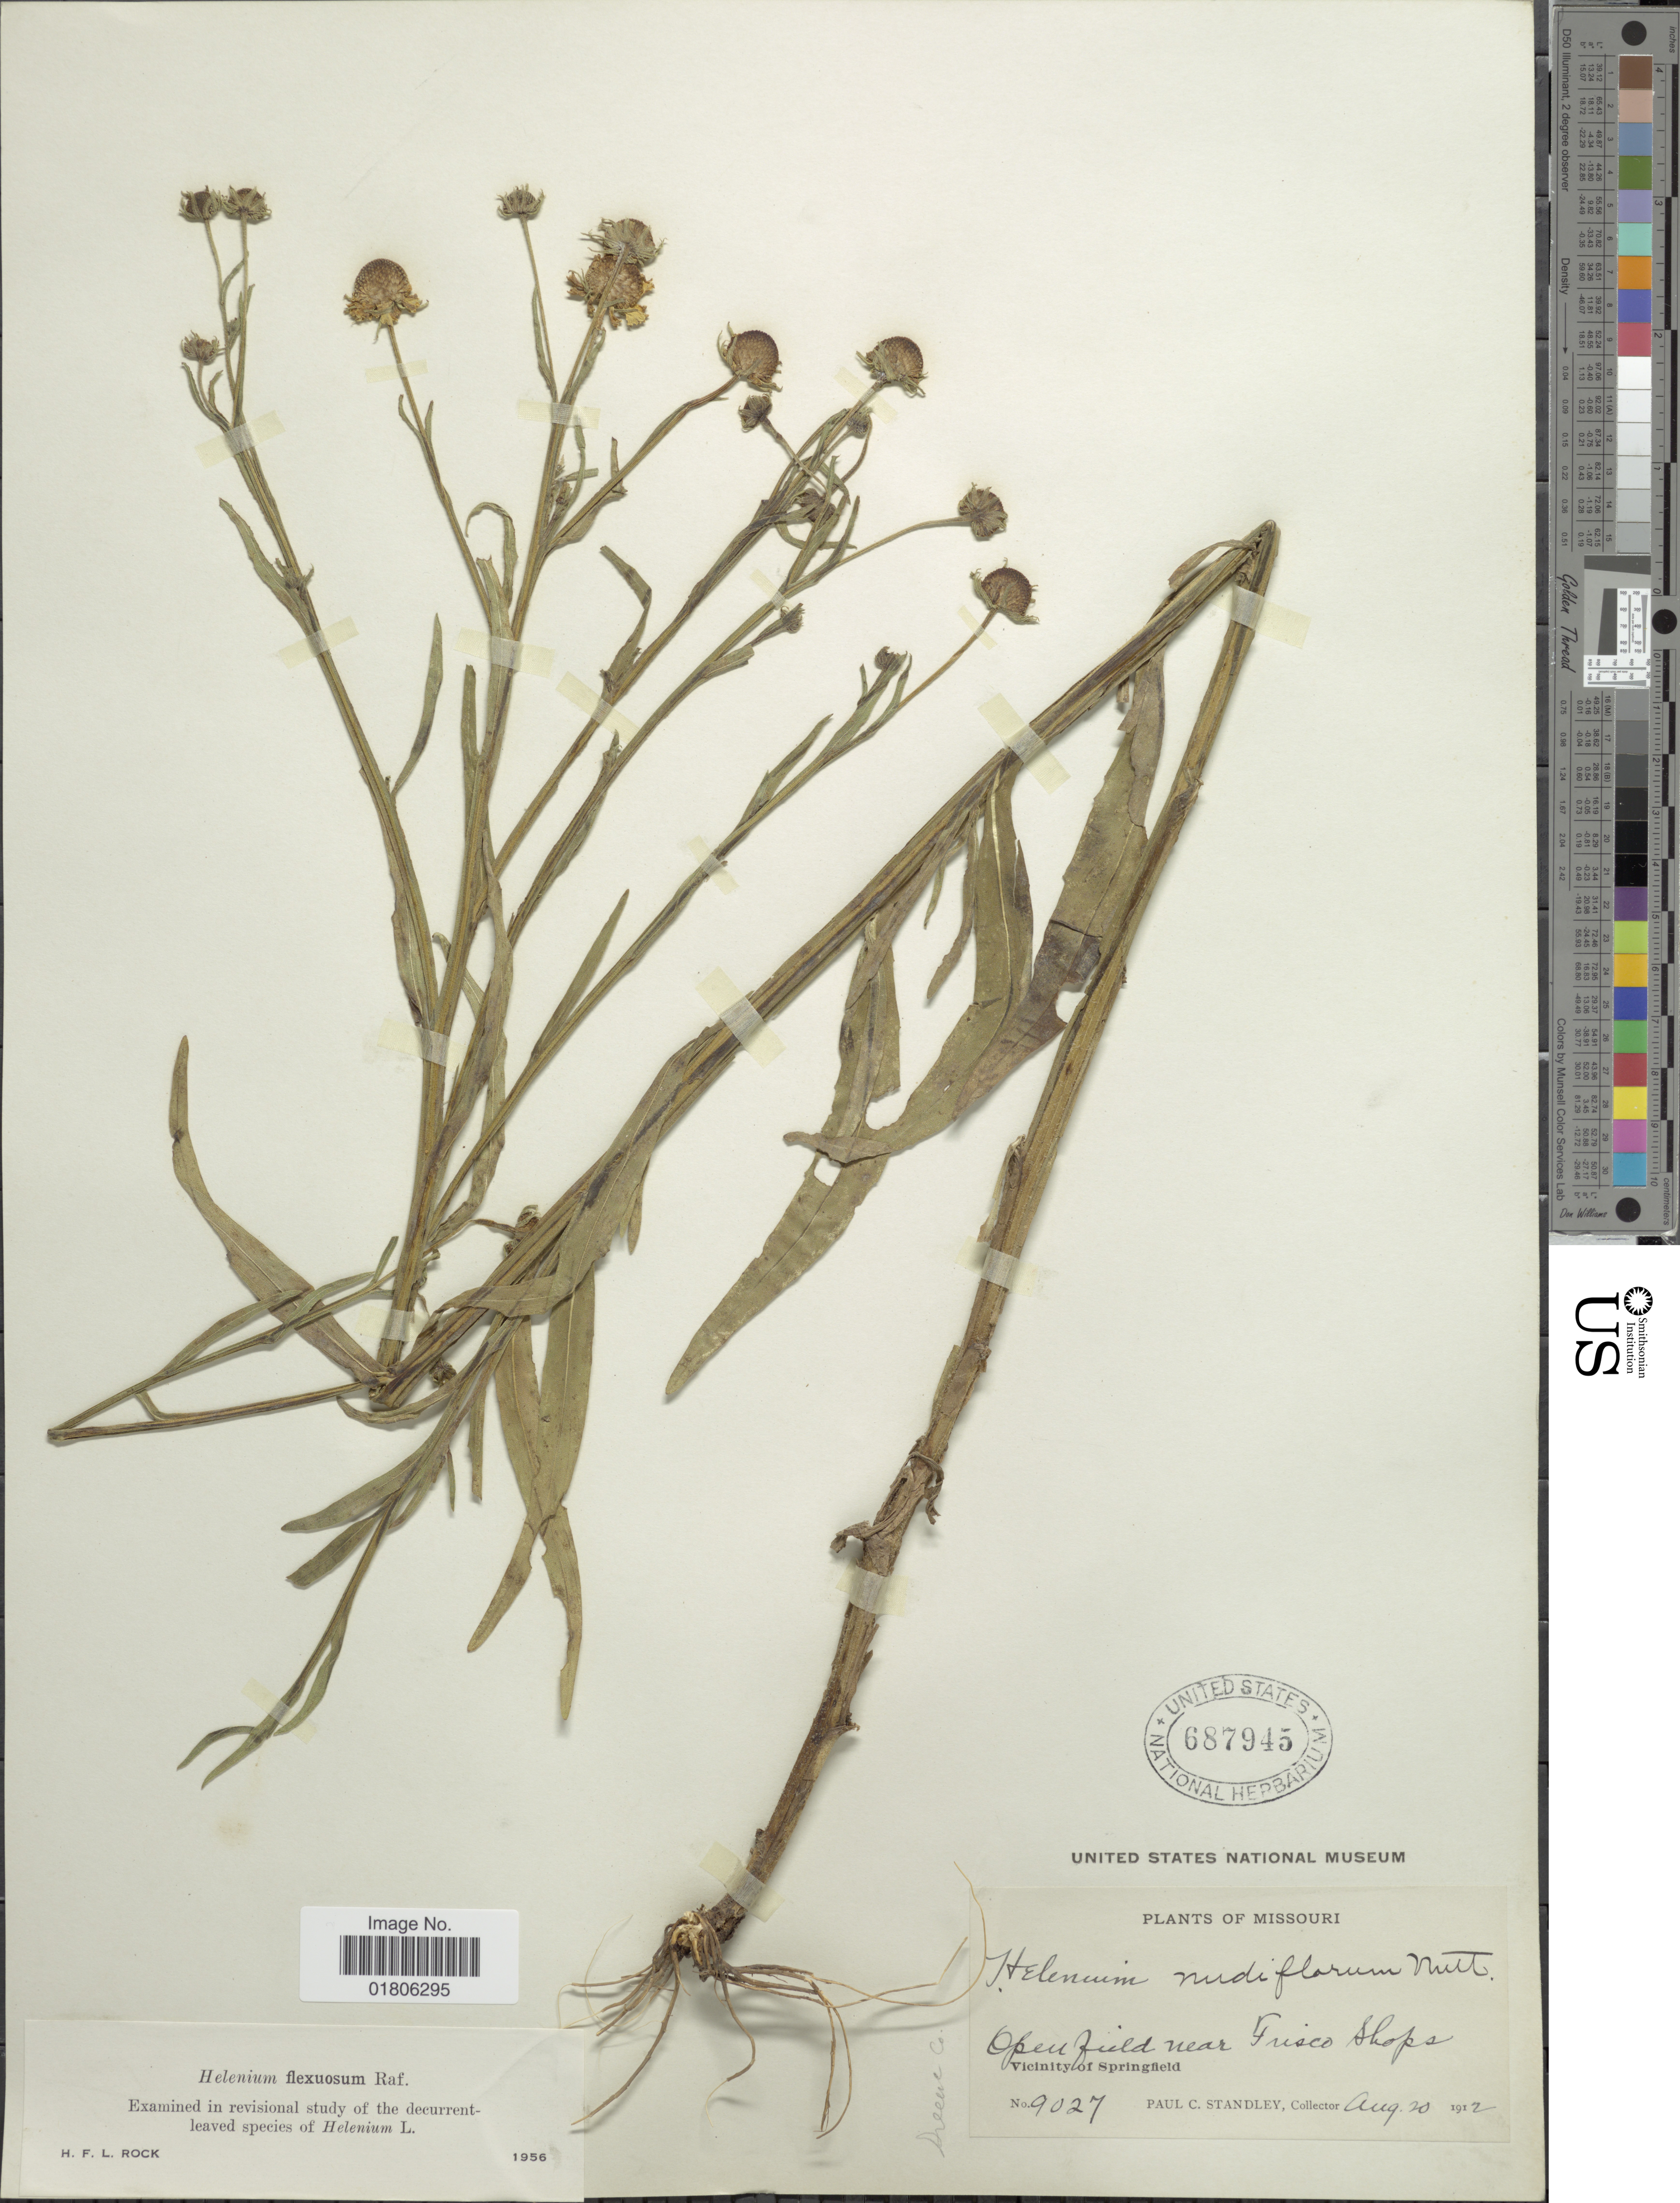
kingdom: Plantae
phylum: Tracheophyta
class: Magnoliopsida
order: Asterales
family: Asteraceae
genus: Helenium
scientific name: Helenium flexuosum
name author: Raf.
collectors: P. C. Standley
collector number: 9027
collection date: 1912-08-20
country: United States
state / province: Missouri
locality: Near Frisco Shops. Vicinity of Springfield. Greene Co.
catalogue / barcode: US 687945